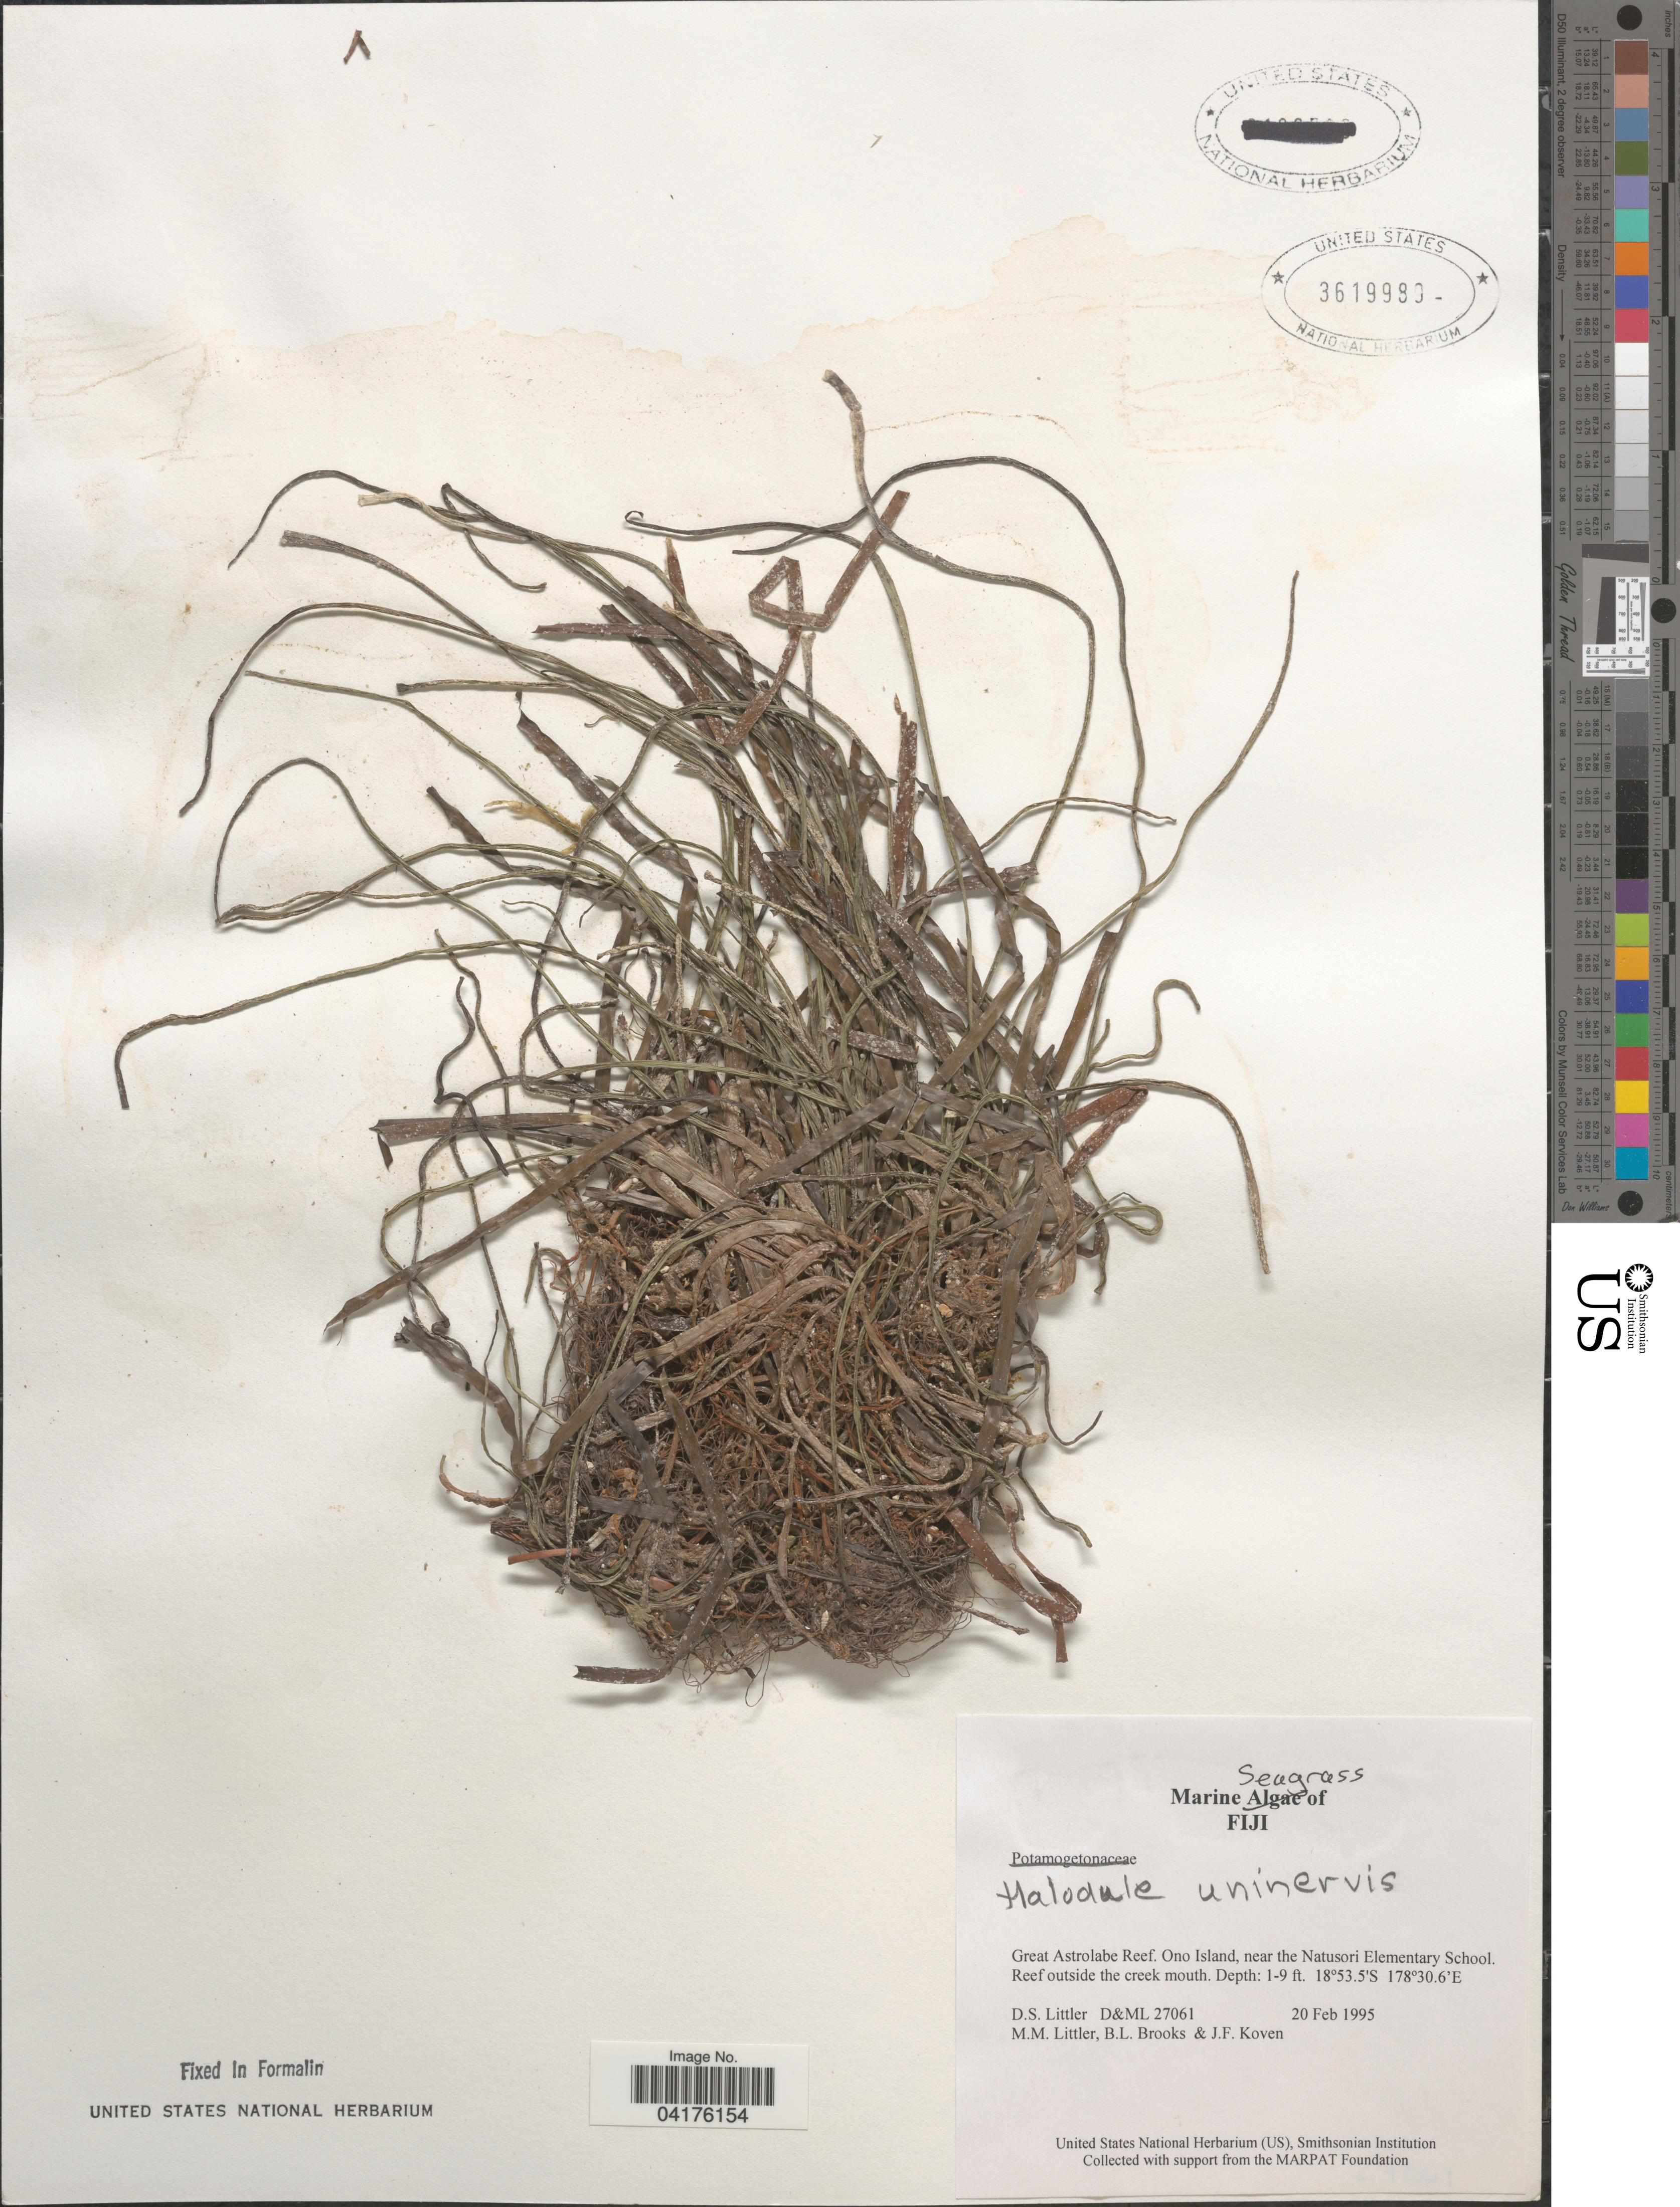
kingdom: Plantae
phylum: Tracheophyta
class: Liliopsida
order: Alismatales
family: Cymodoceaceae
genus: Halodule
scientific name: Halodule uninervis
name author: (Forssk.) Asch.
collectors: D. S. Littler, B. Brooks & J. Koven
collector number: D&ML27061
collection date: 1995-02-20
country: Fiji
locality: Great Astrolabe Reef. Ono Island, near the Natusori Elementary School. Reef outside the creek mouth.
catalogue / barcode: US 3619989